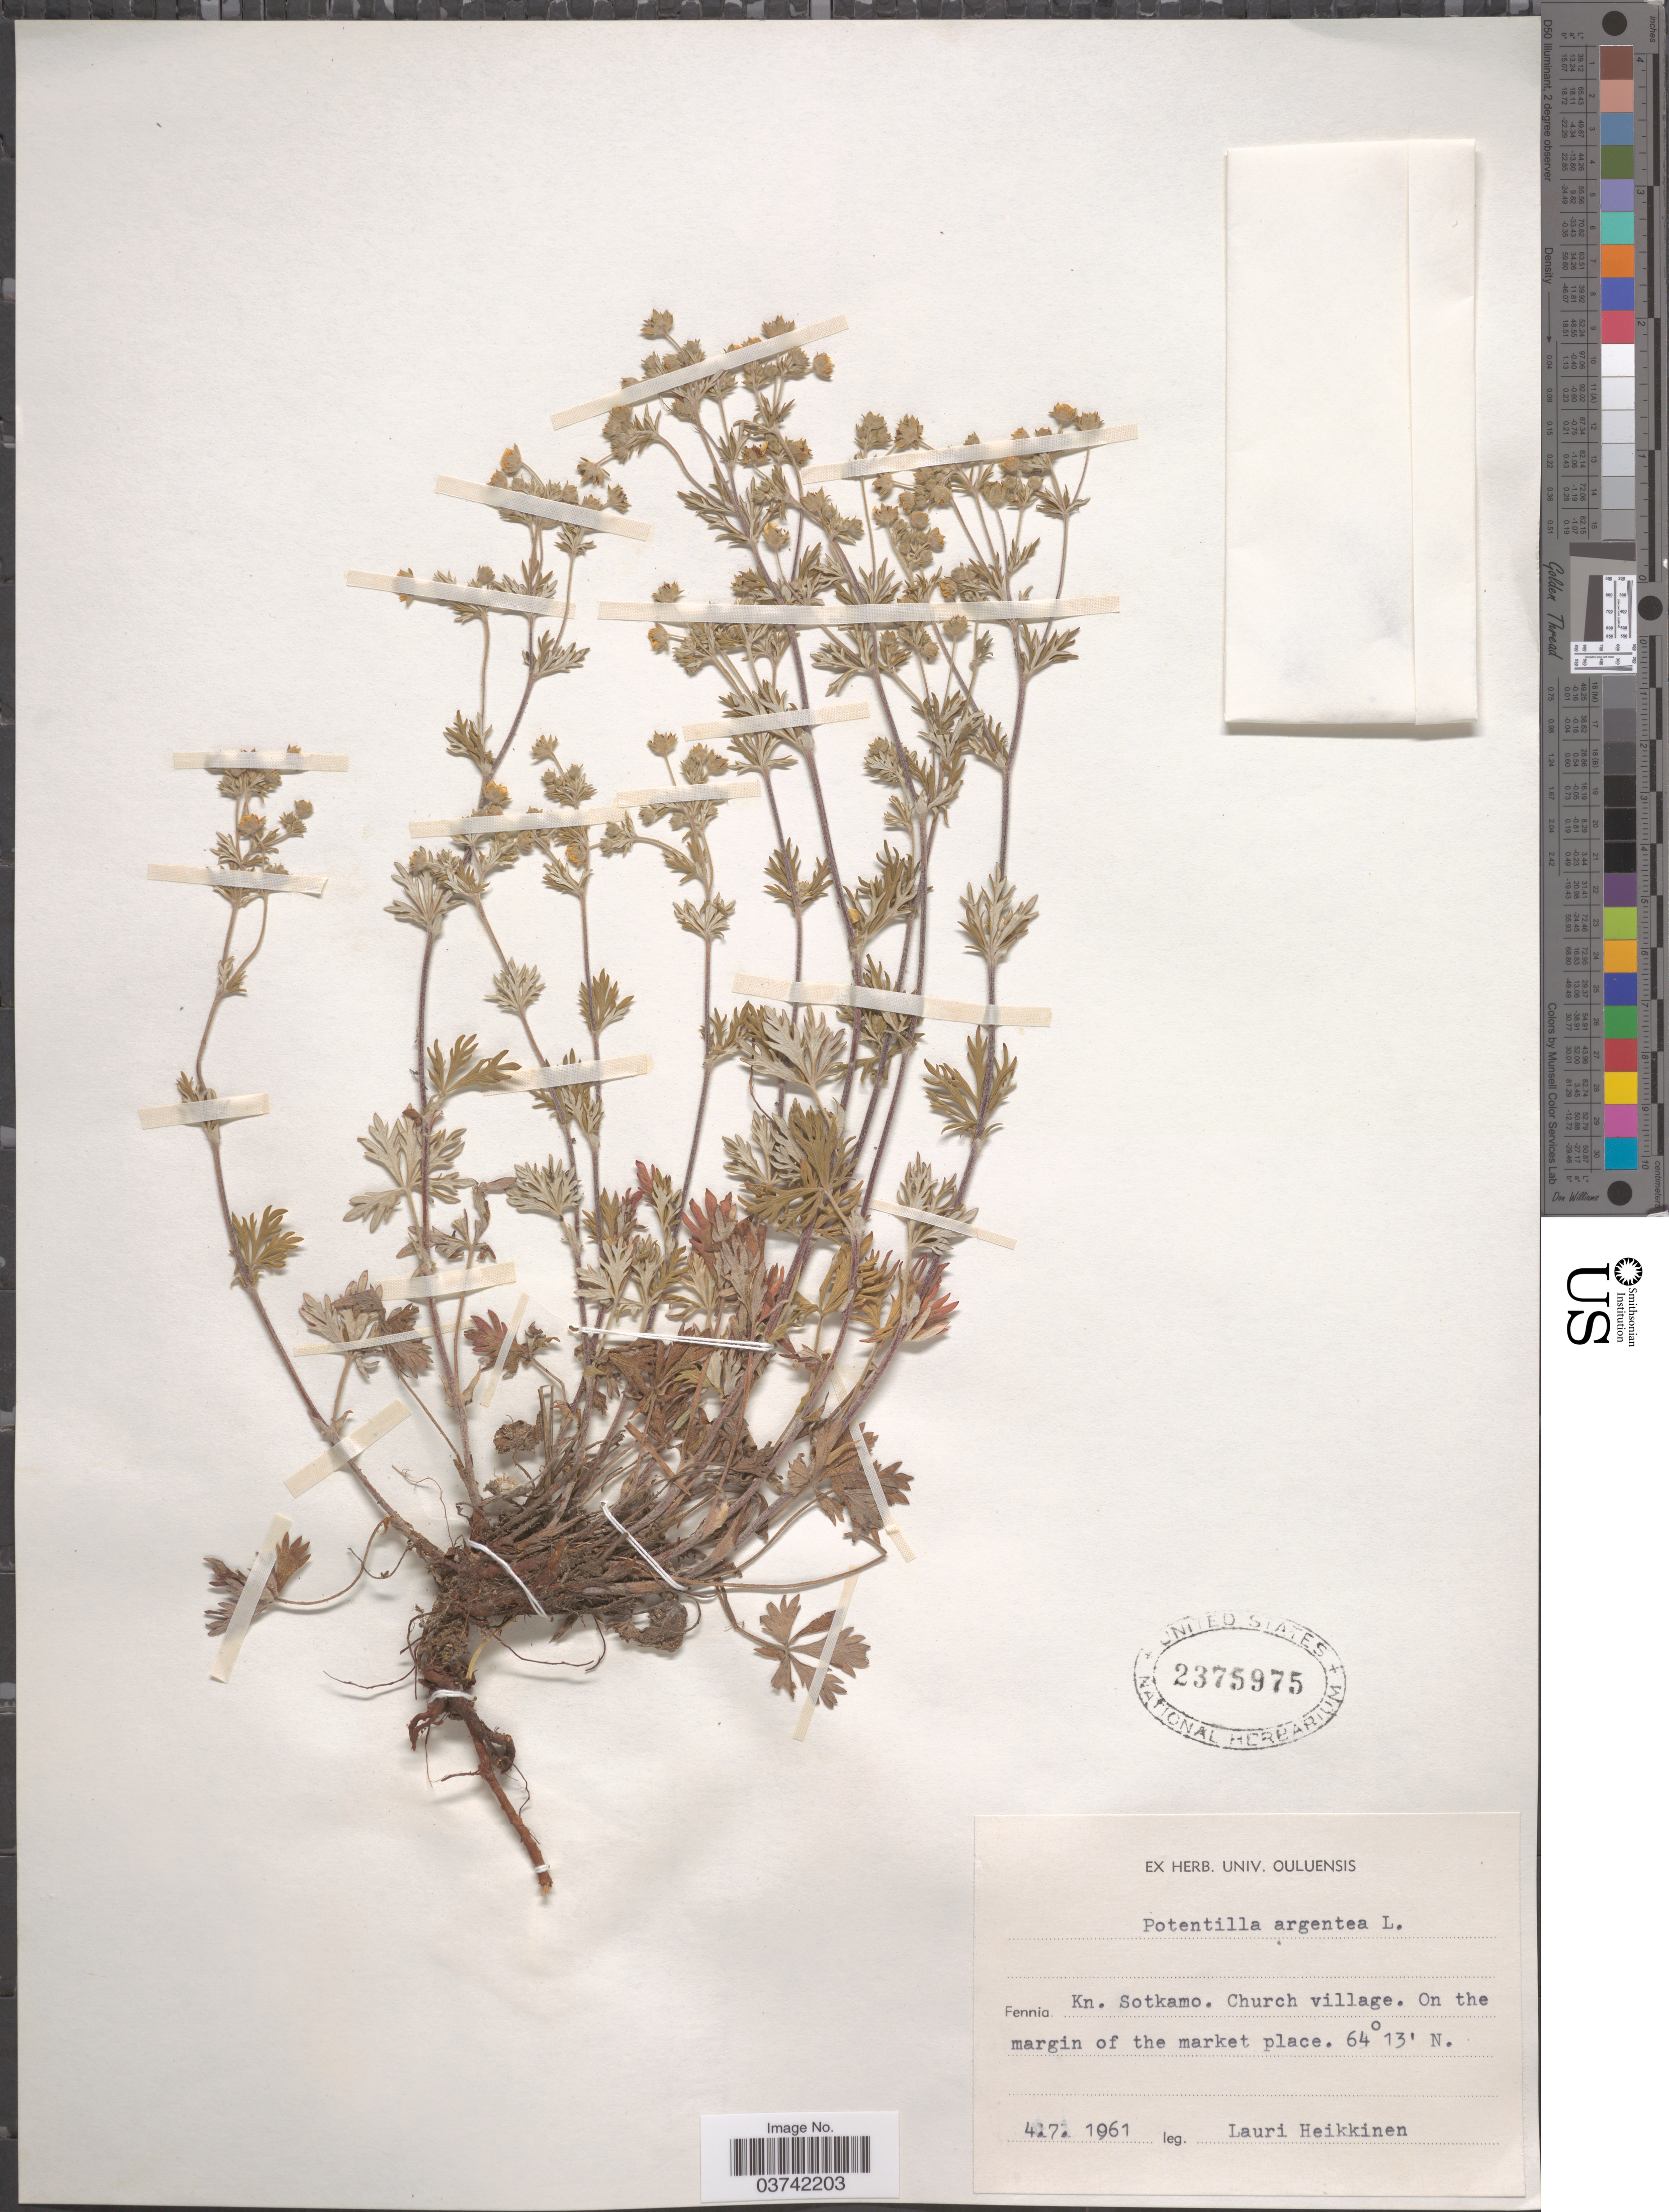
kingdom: Plantae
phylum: Tracheophyta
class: Magnoliopsida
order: Rosales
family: Rosaceae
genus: Potentilla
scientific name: Potentilla argentea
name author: L.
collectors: L. Heikkinen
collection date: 1961-07-04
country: Finland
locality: Fennia. Kn. Sotkamo. Church village.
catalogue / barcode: US 2375975